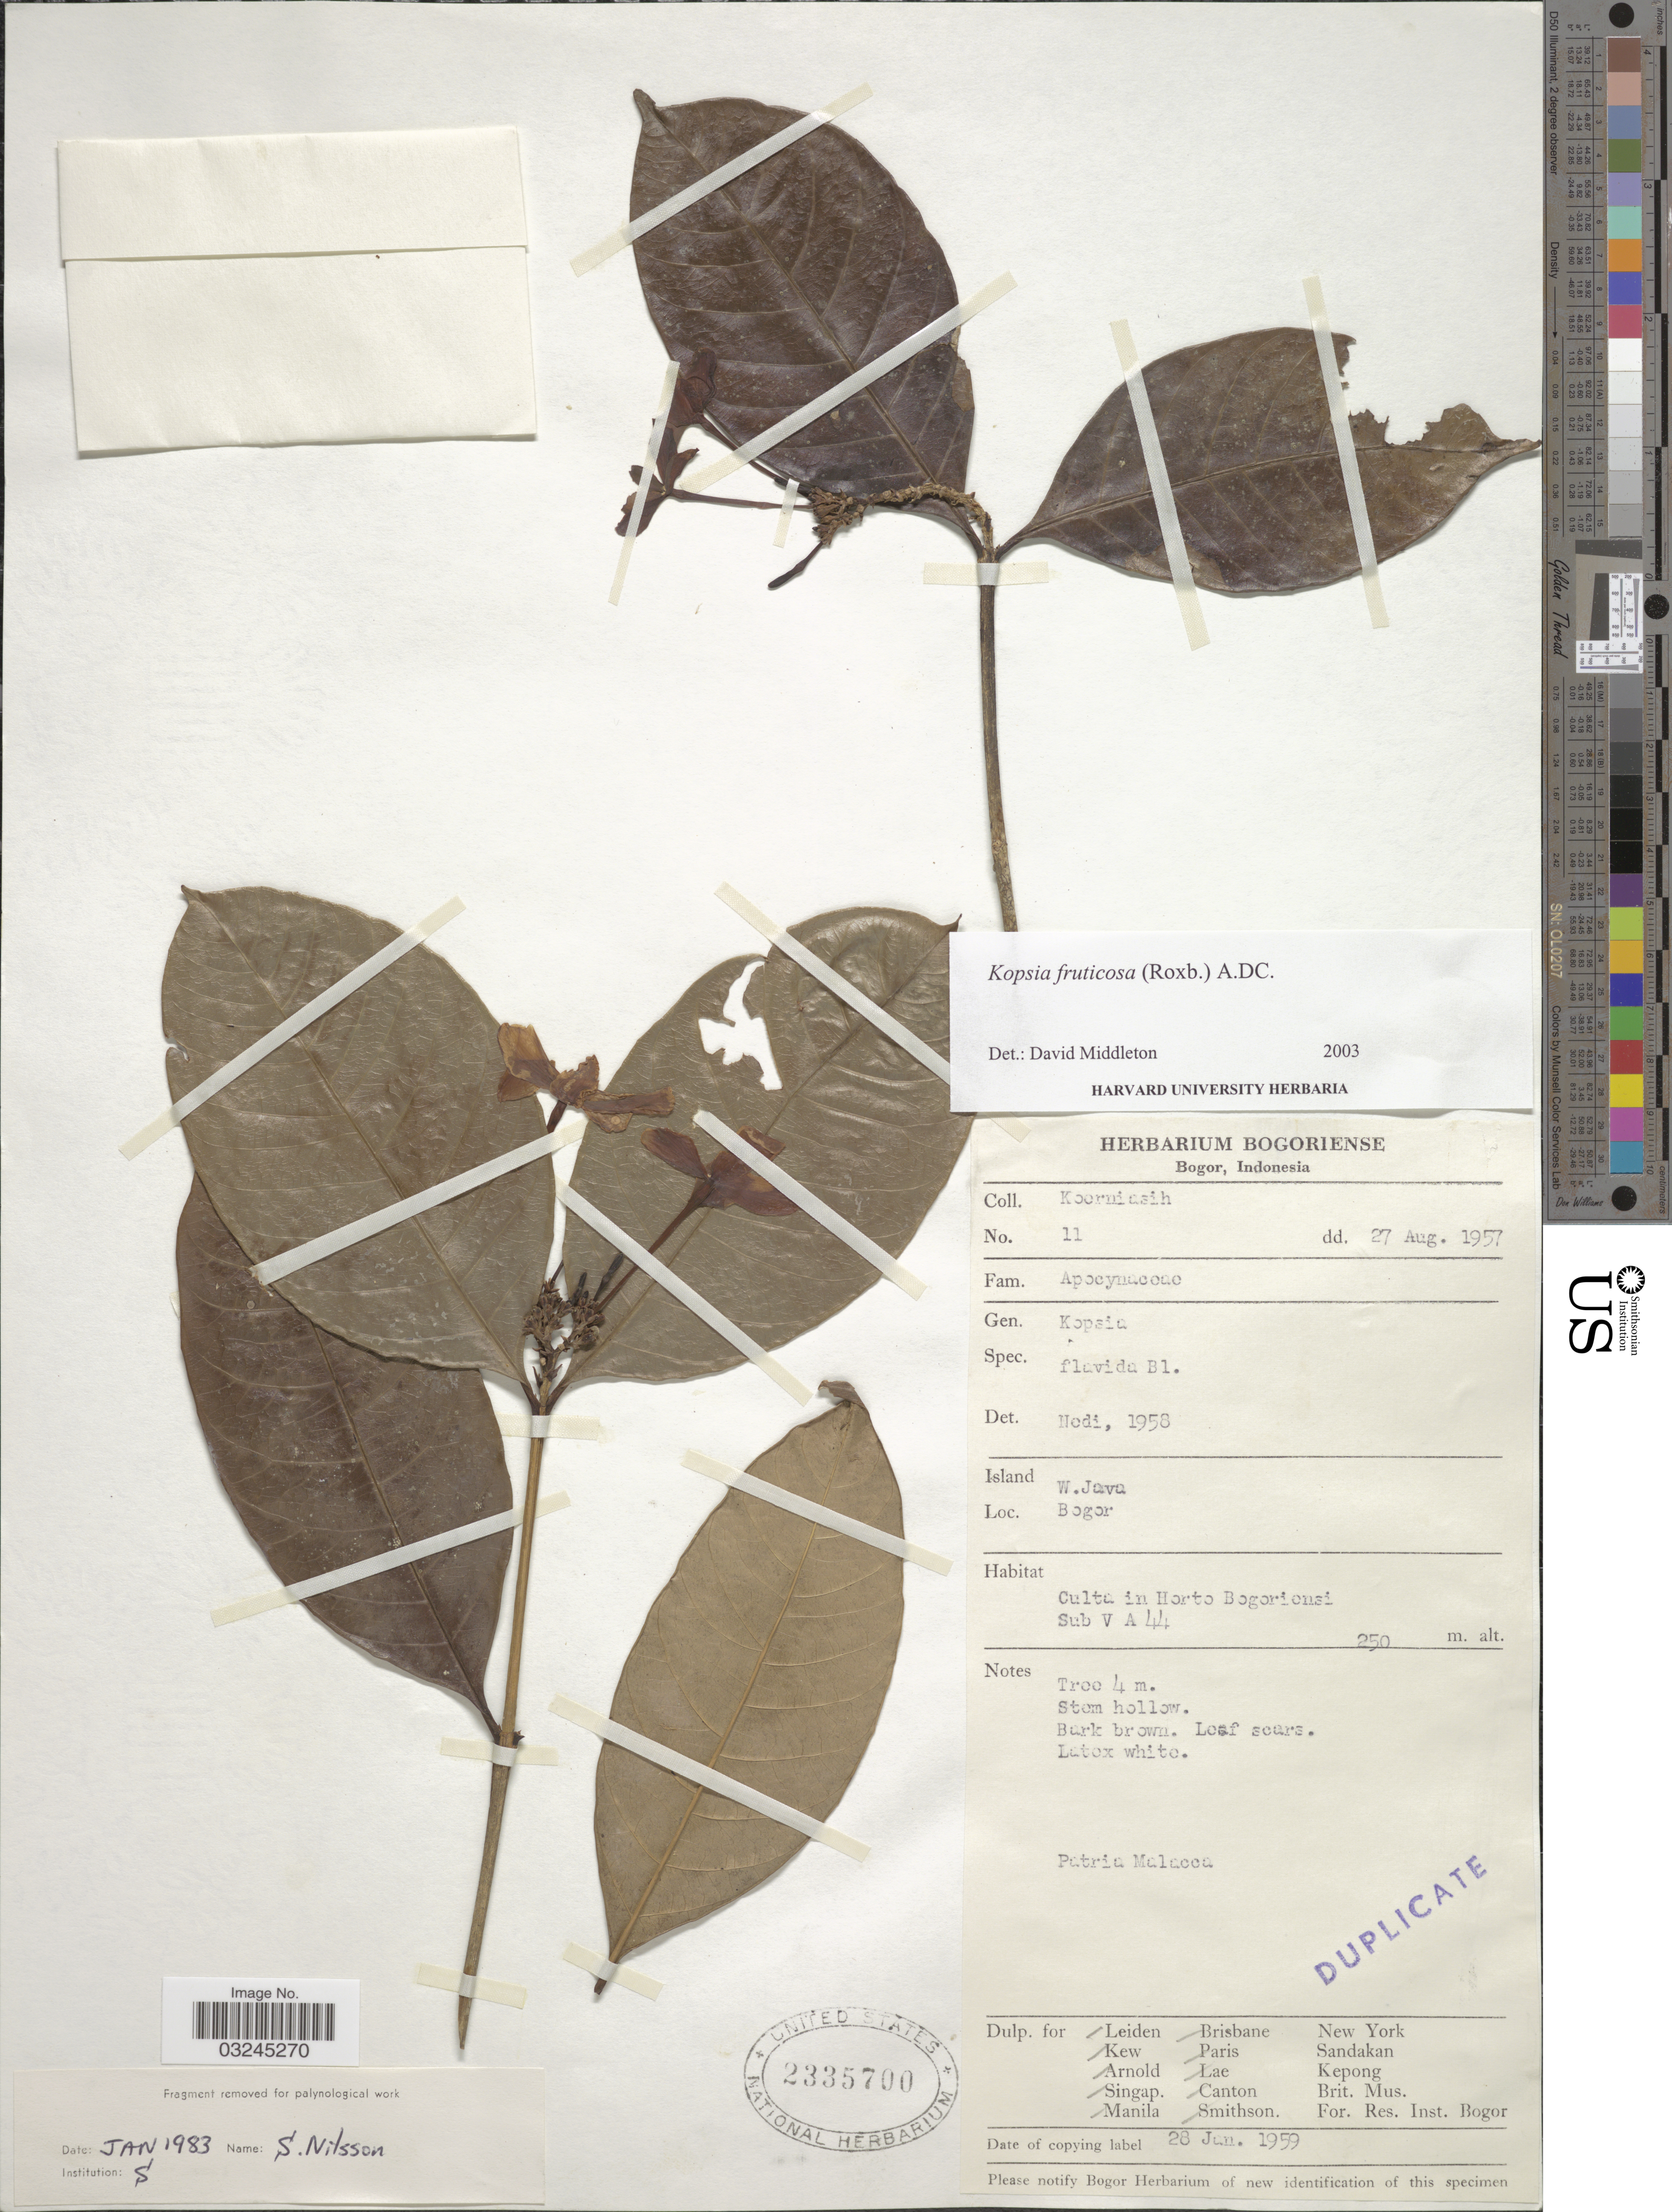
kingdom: Plantae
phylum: Tracheophyta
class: Magnoliopsida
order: Gentianales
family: Apocynaceae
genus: Kopsia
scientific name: Kopsia fruticosa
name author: (Roxb.) A. DC.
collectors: Koerniasih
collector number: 11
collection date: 1957-08-27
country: Indonesia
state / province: Java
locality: Island W. Java. Bogor. Horto Bogoriensi. Sub V A 44.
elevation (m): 250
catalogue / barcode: US 2335700